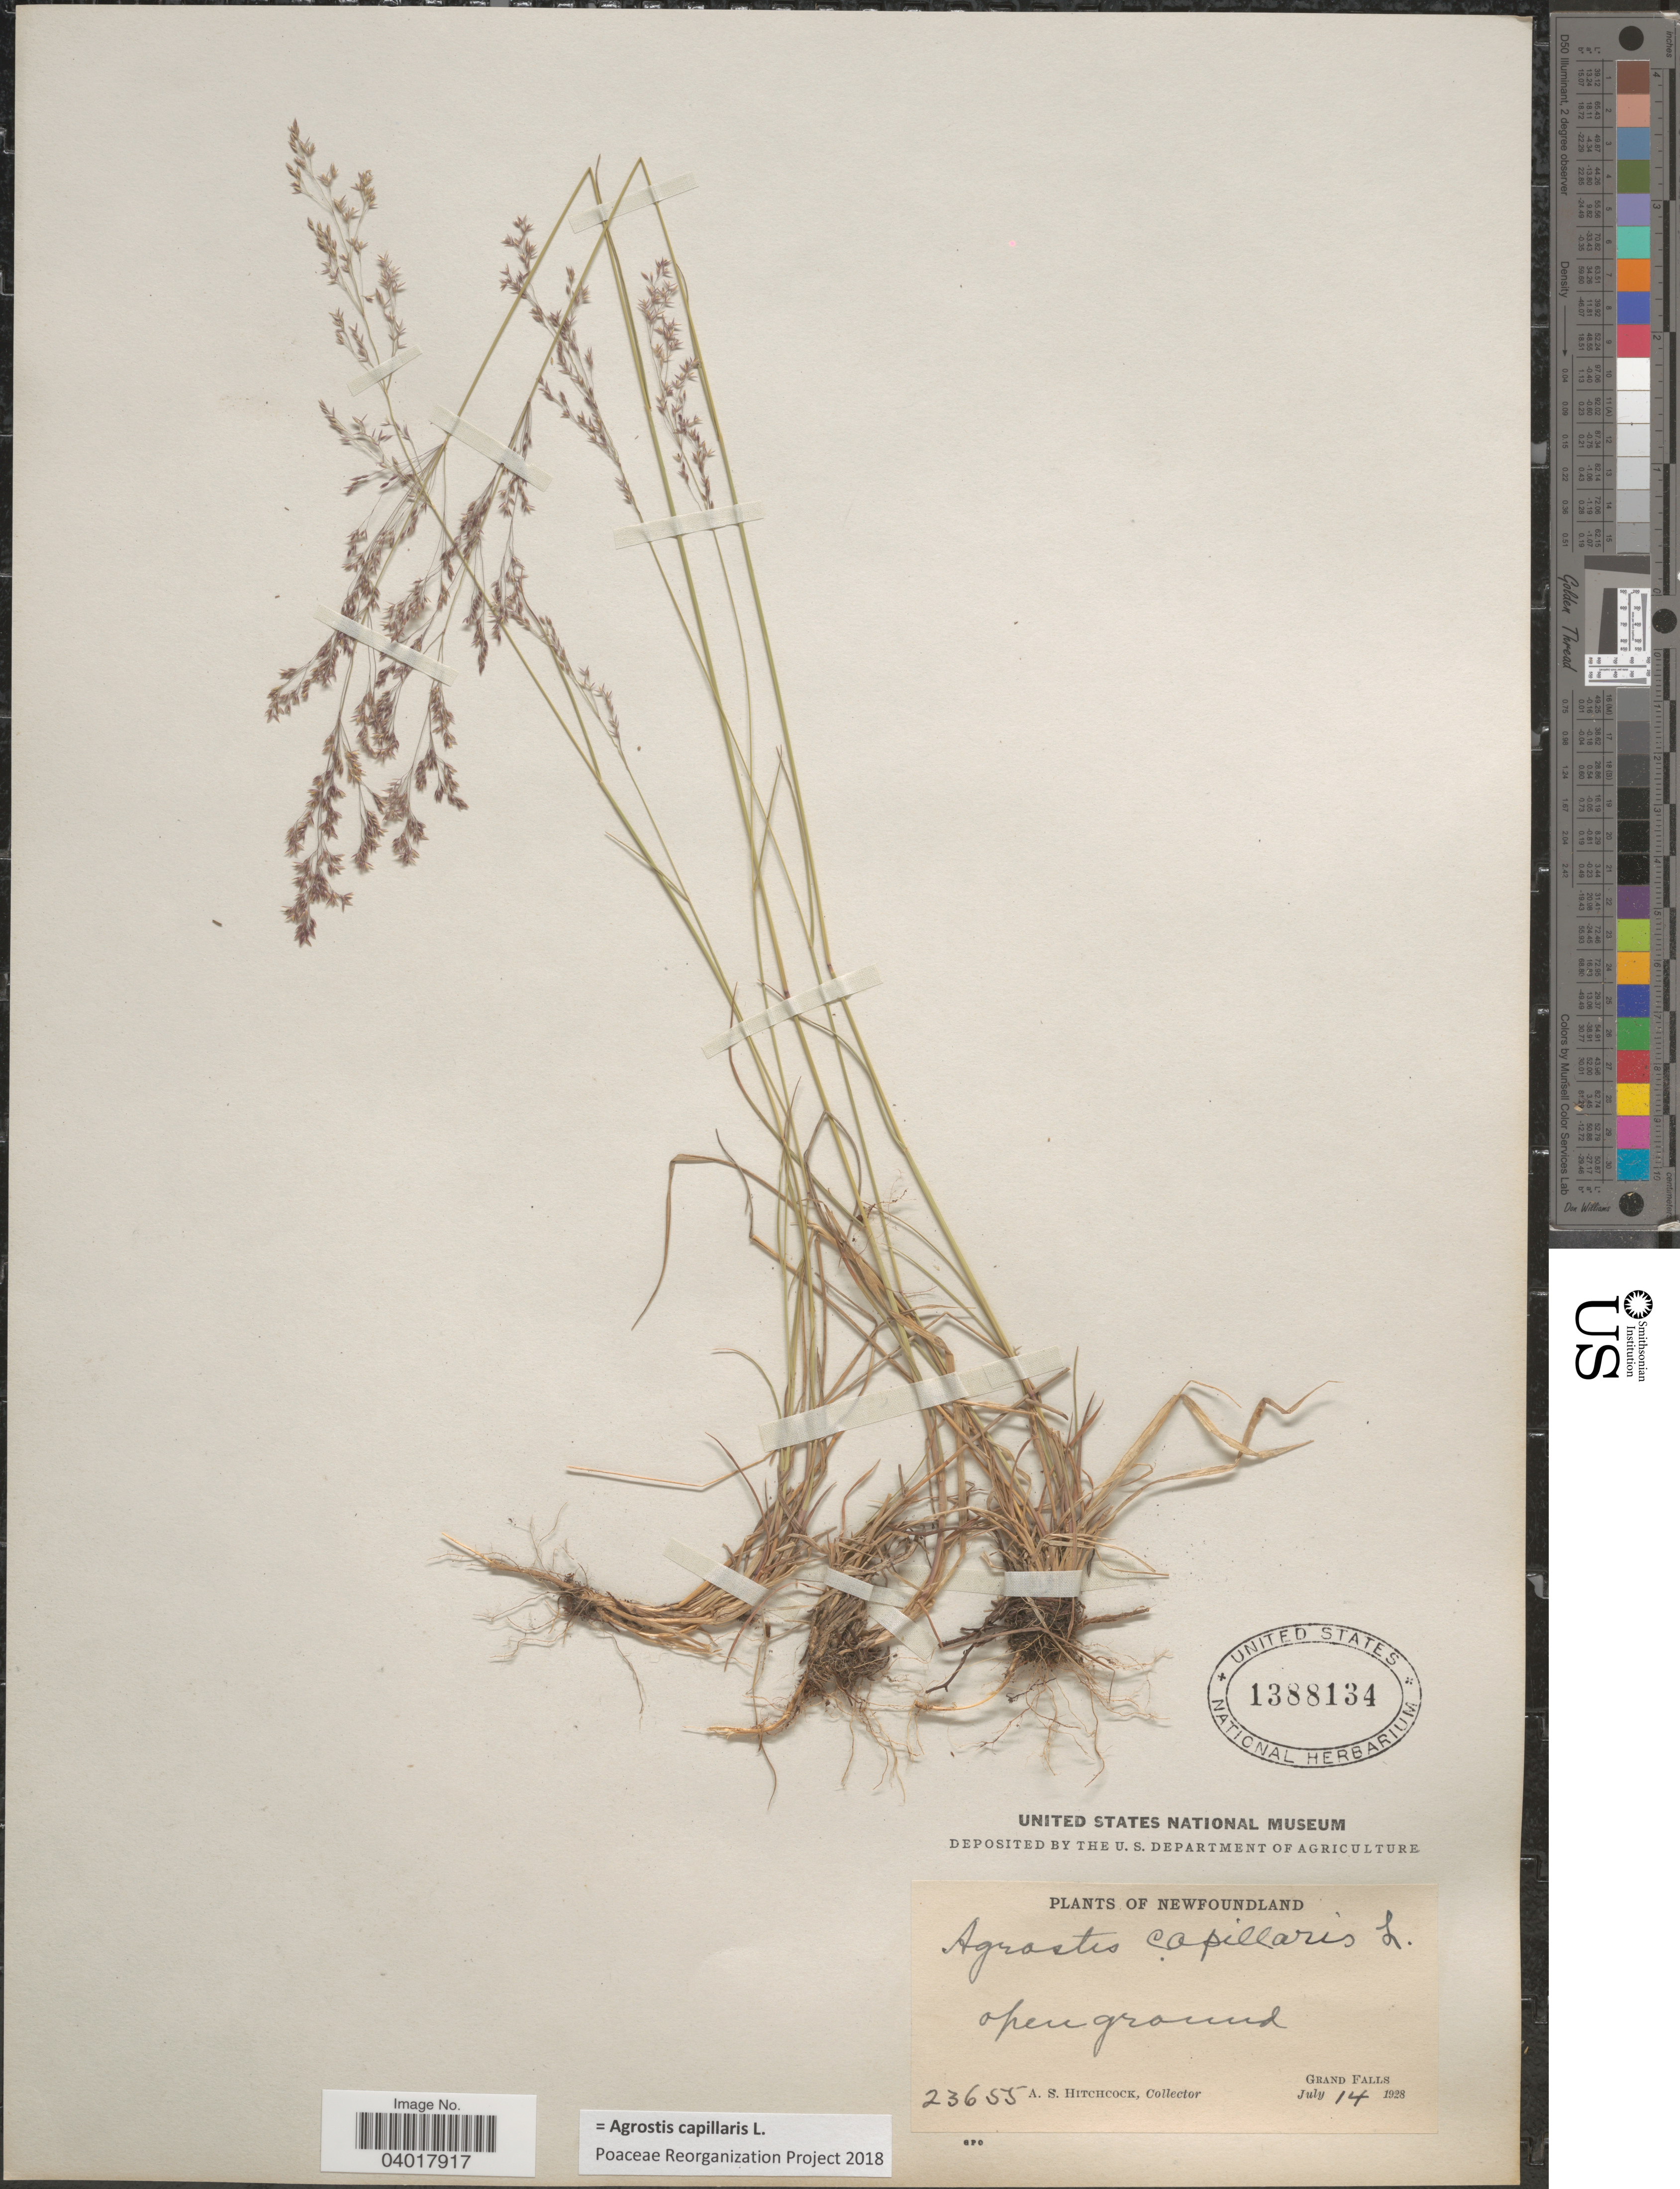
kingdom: Plantae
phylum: Tracheophyta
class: Liliopsida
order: Poales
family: Poaceae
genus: Agrostis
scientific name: Agrostis capillaris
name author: L.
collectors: A. S. Hitchcock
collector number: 23655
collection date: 1928-07-14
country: Canada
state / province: Newfoundland and Labrador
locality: Grand Falls.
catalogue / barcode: US 1388134